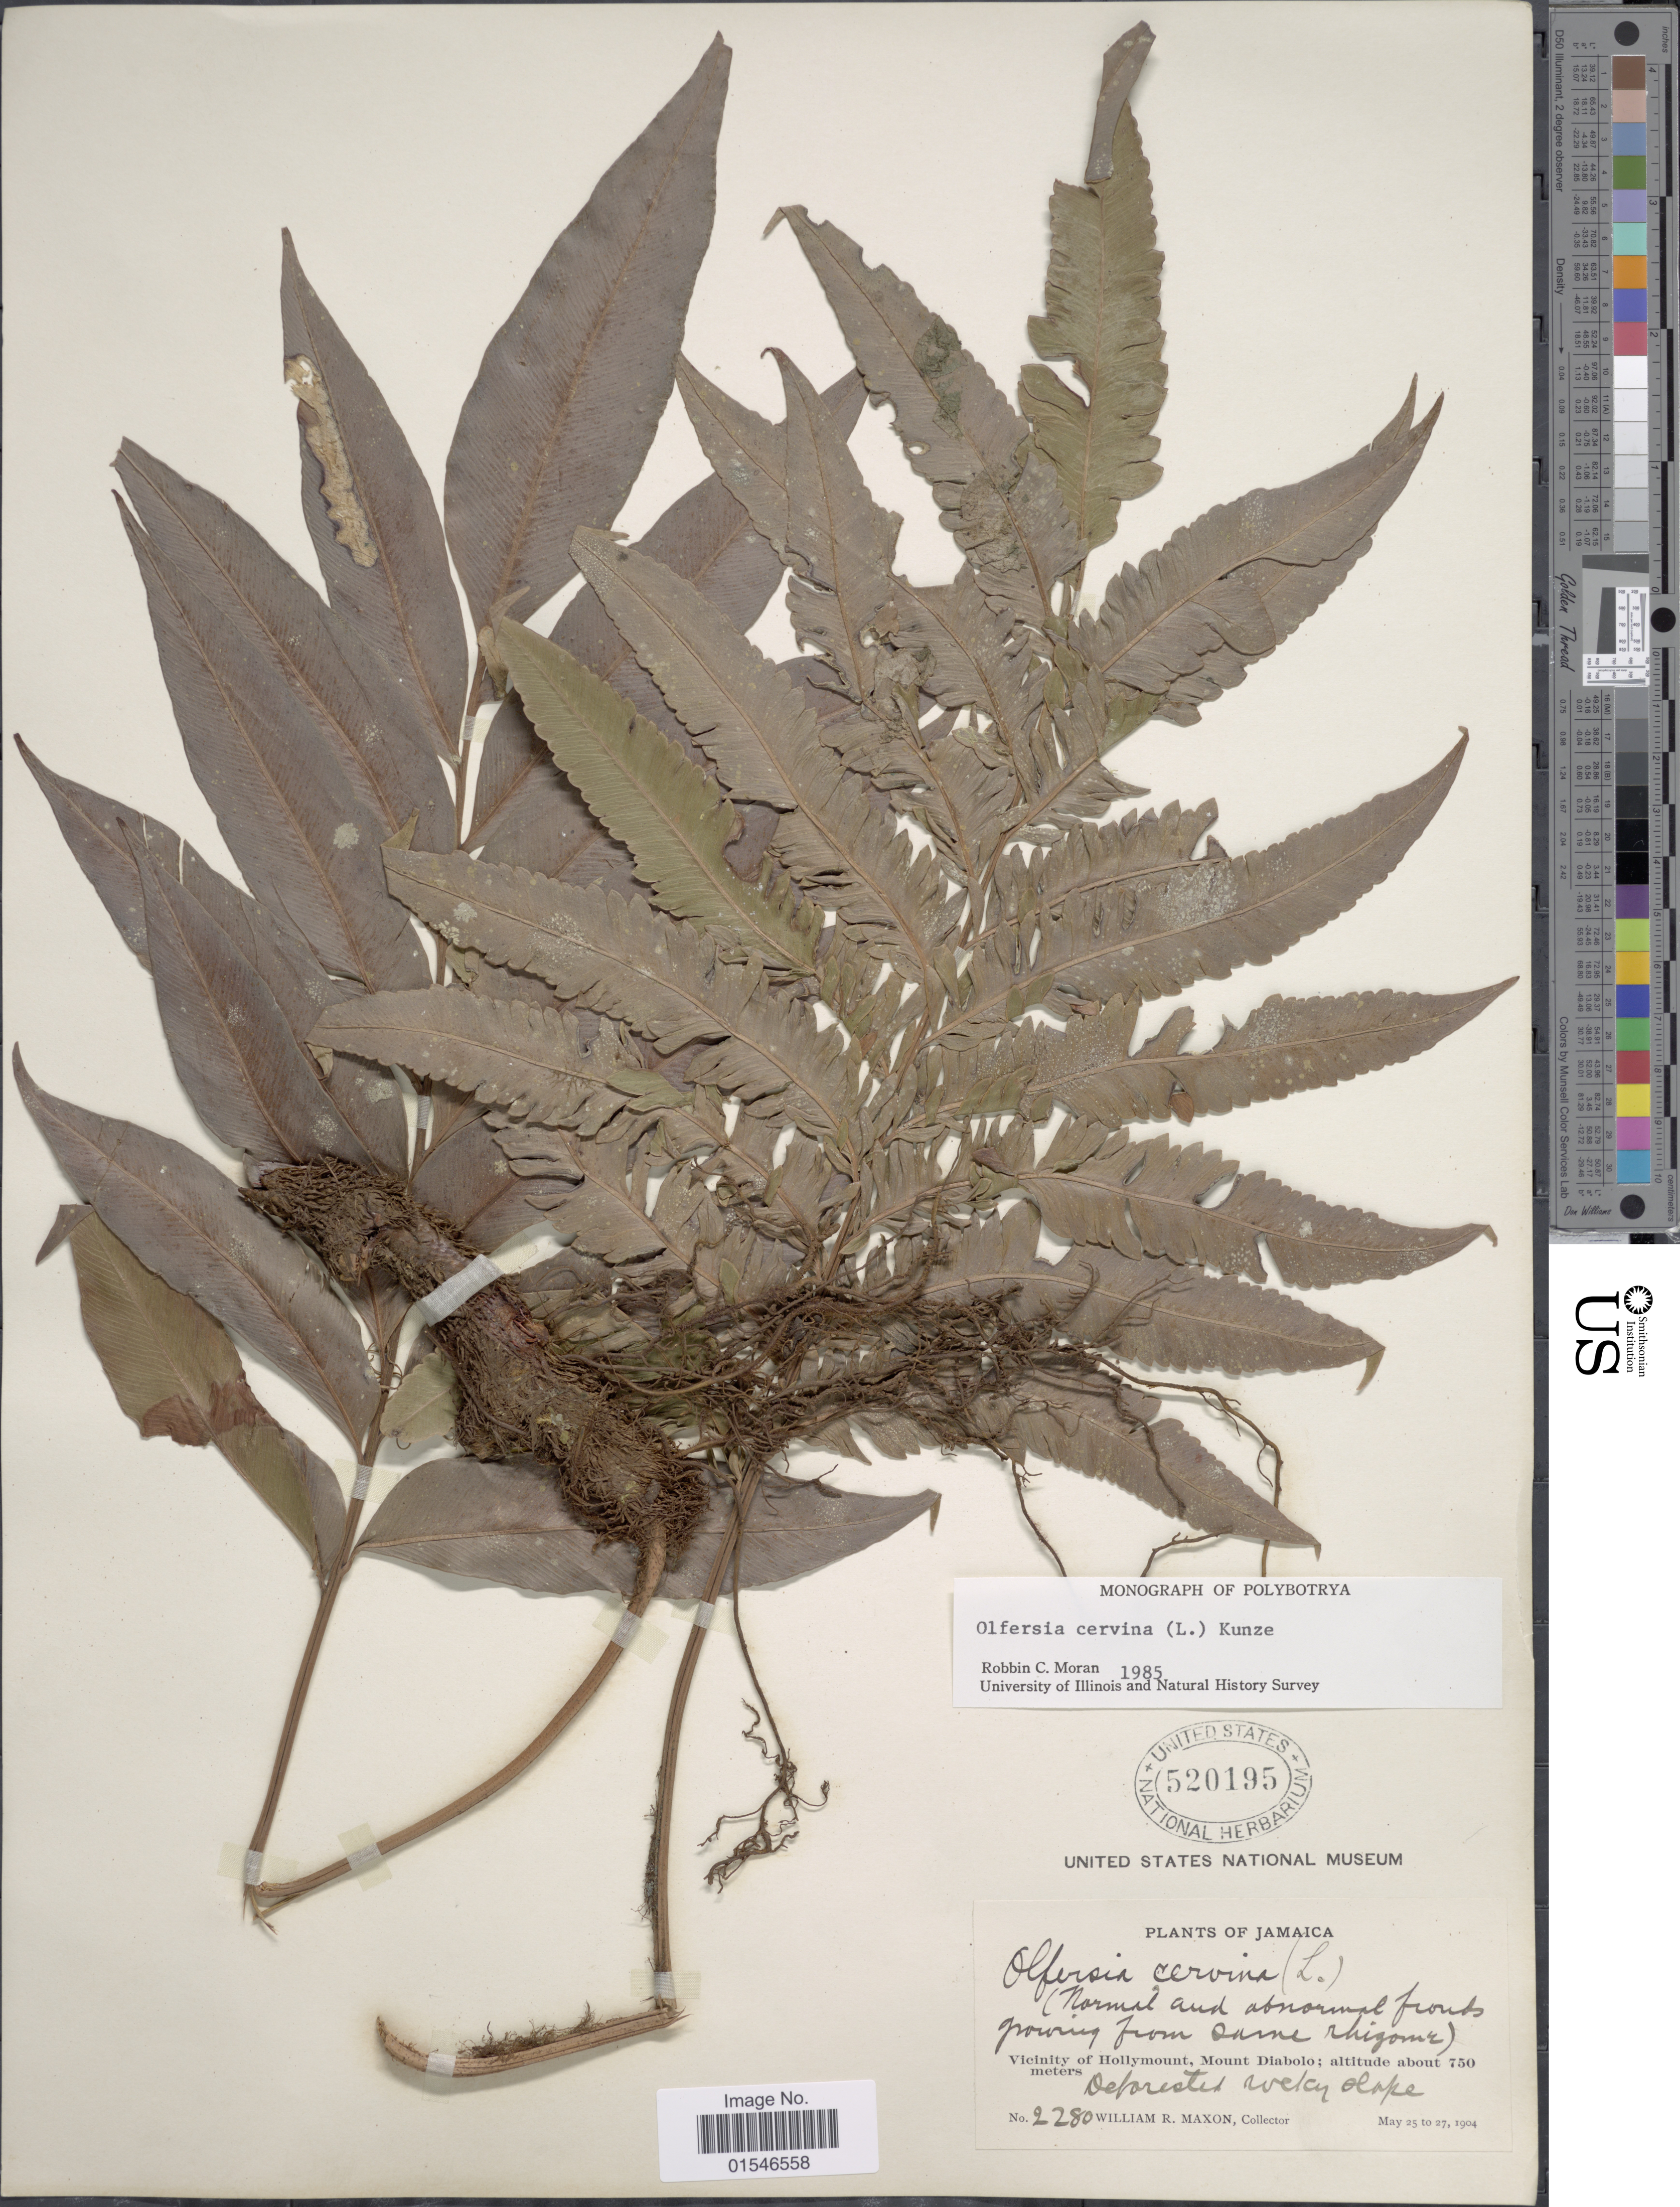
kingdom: Plantae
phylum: Tracheophyta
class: Polypodiopsida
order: Polypodiales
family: Dryopteridaceae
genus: Olfersia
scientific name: Olfersia cervina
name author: (L.) Kunze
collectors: W. R. Maxon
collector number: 2280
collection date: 1904-03-25/1907-03-27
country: Jamaica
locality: Vicinity of Hollymount, Mount Diabolo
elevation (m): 750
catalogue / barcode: US 520195